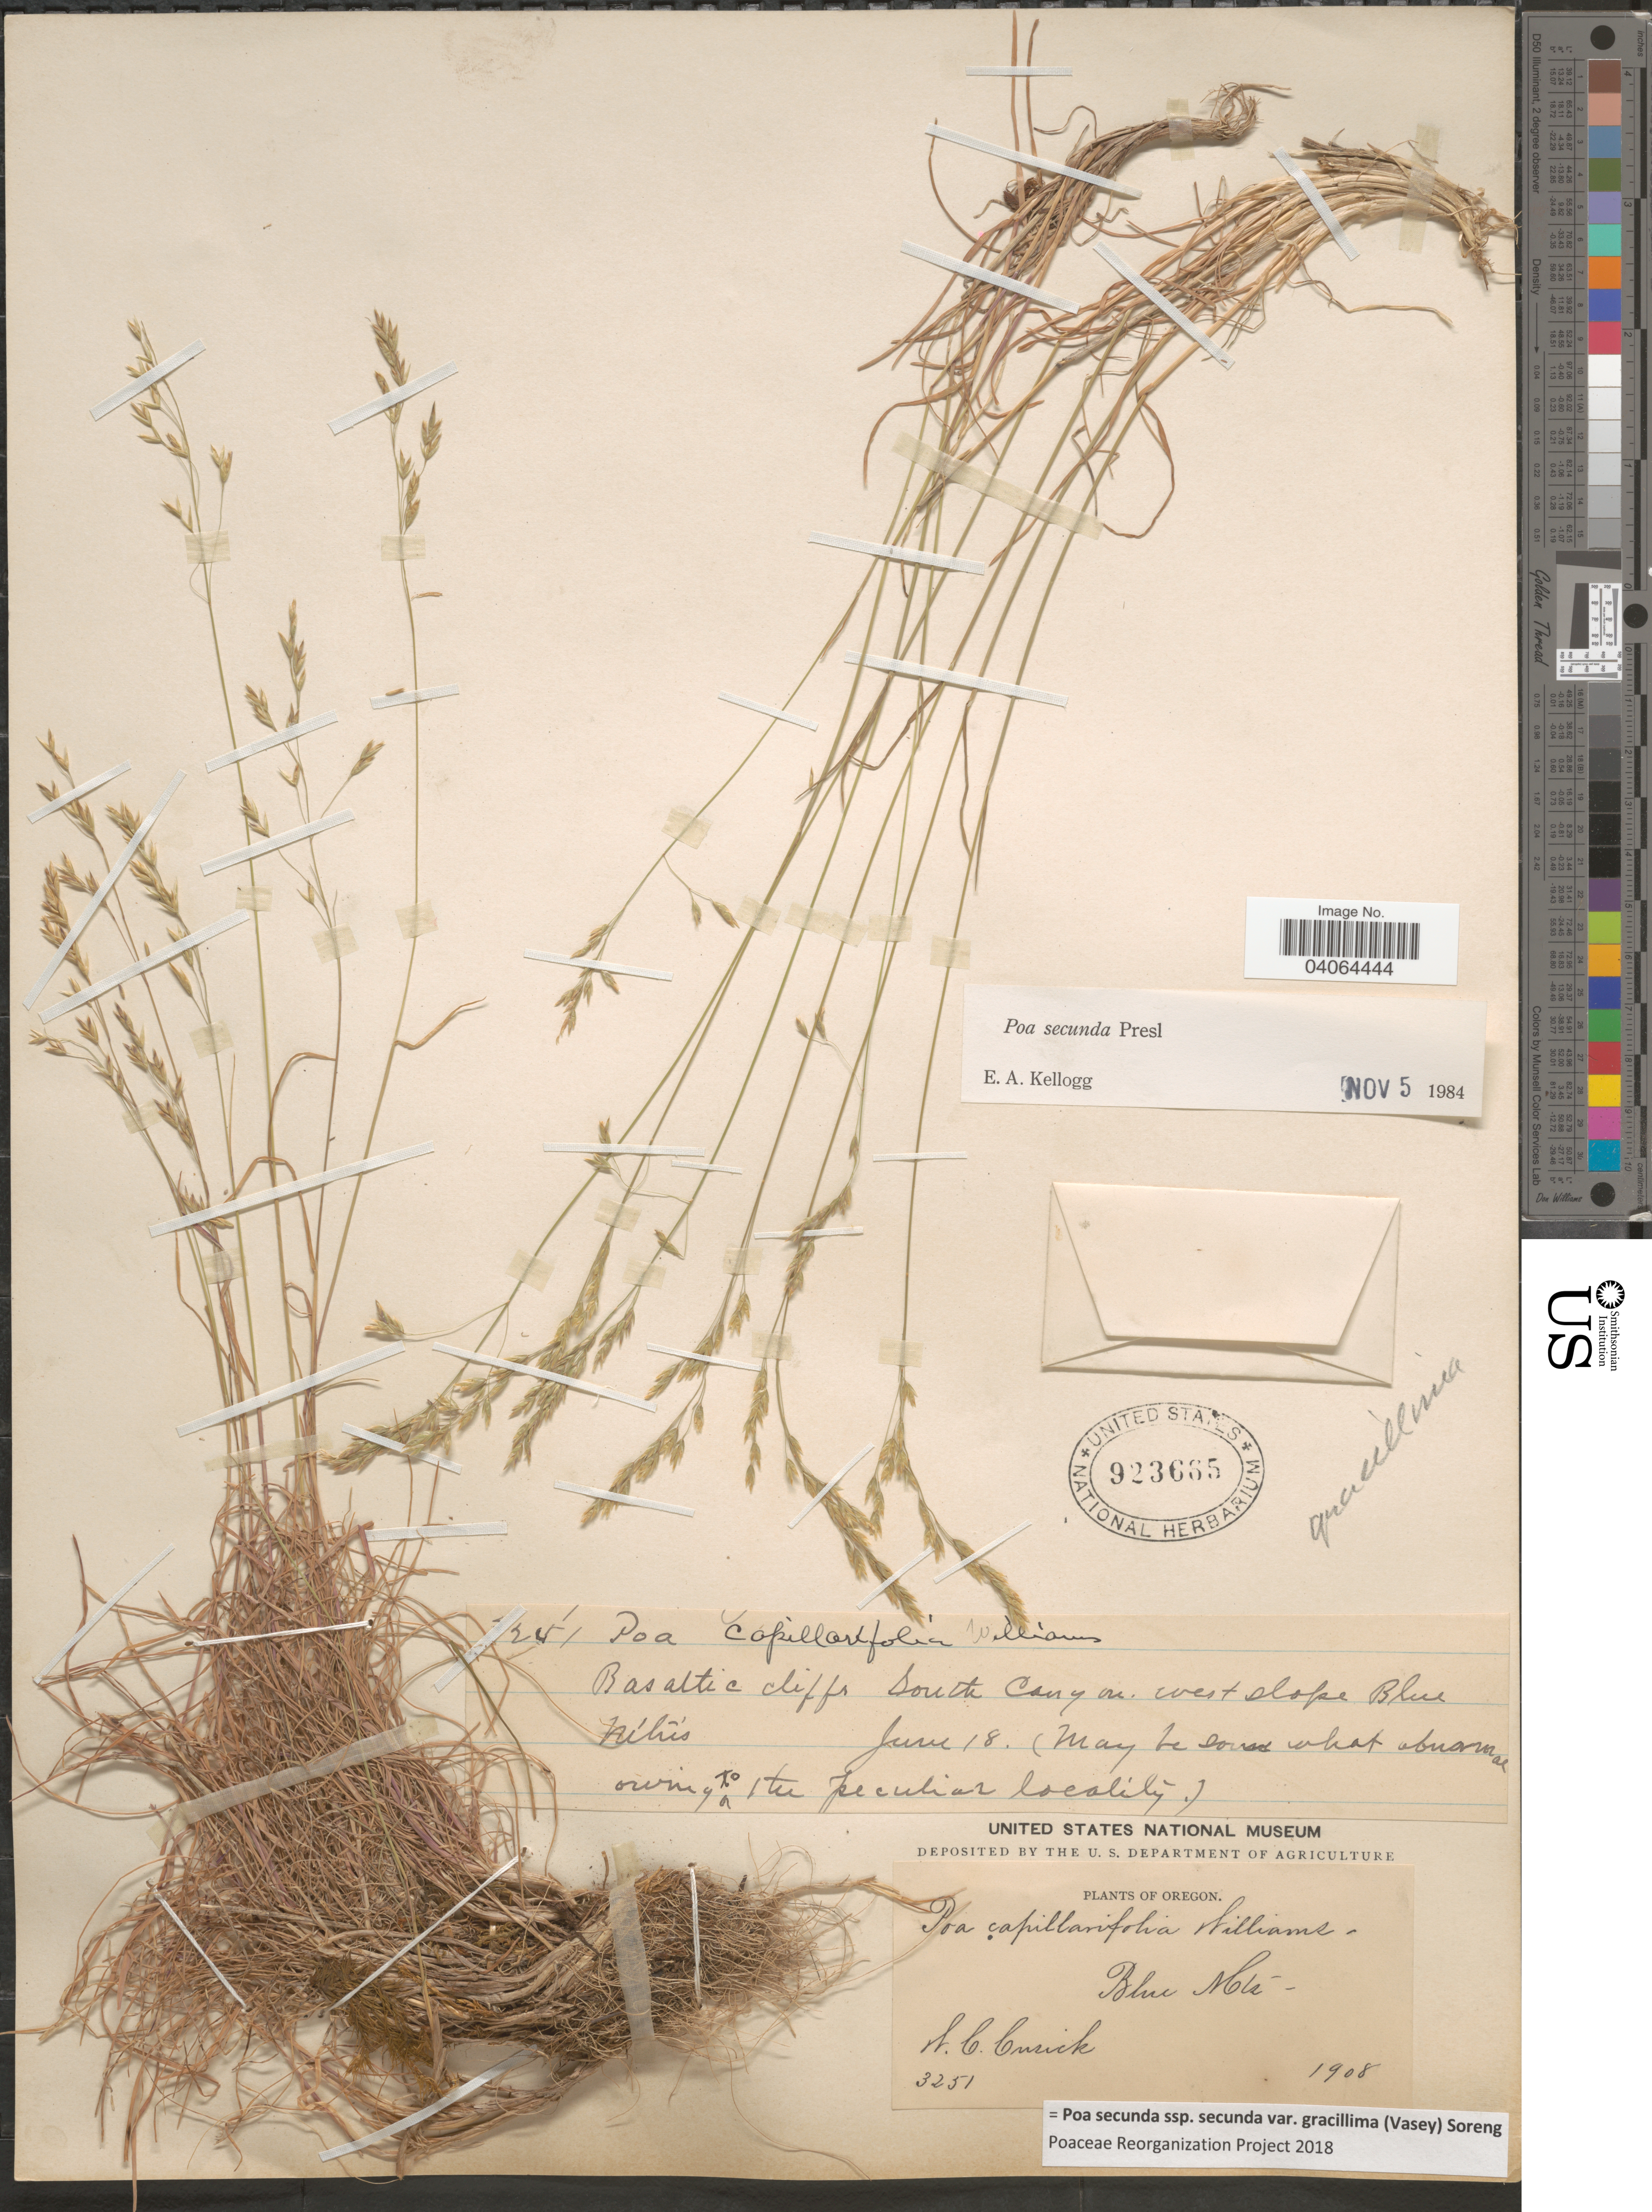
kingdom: Plantae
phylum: Tracheophyta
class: Liliopsida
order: Poales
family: Poaceae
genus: Poa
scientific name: Poa secunda subsp. secunda var. gracillima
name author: (Vasey) Soreng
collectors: W. C. Cusick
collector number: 3251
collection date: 1908-06-18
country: United States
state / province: Oregon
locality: South Canyon west slope Blue Mtns.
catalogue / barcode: US 923685